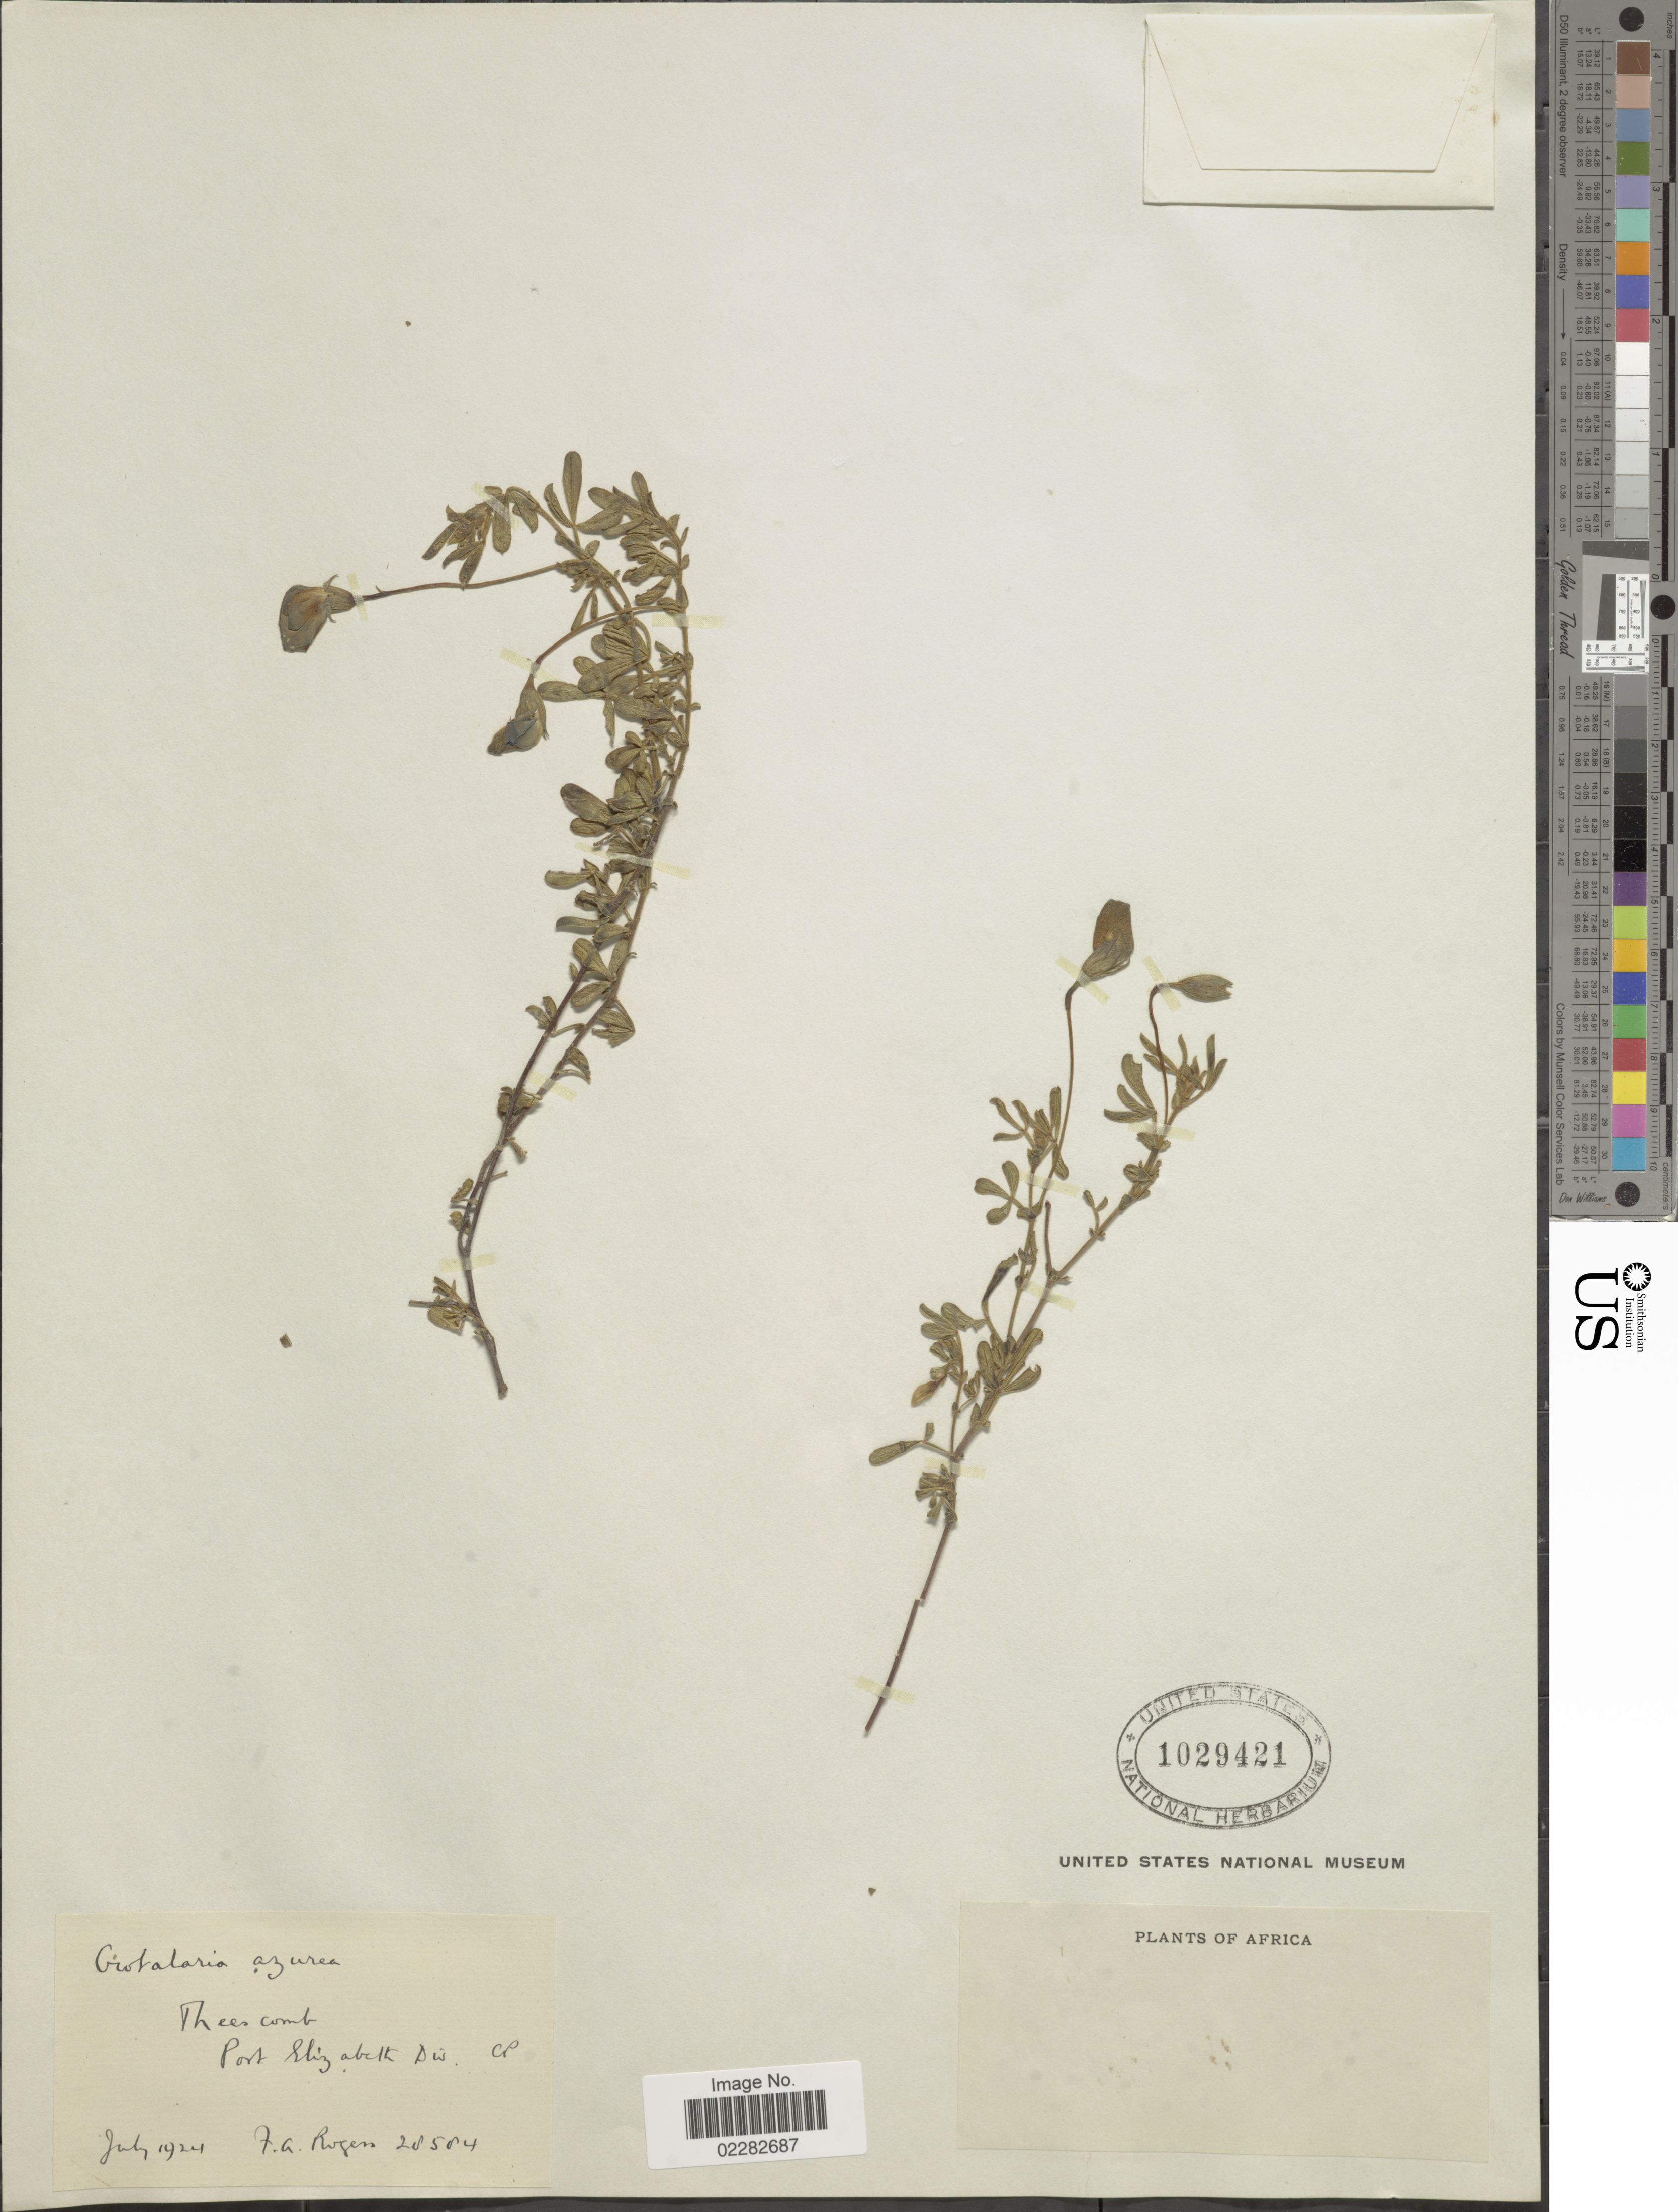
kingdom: Plantae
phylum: Tracheophyta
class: Magnoliopsida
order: Fabales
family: Fabaceae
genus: Crotalaria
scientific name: Crotalaria azurea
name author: Eckl. & Zeyh.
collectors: F. A. Rogers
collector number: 28584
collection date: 1924-07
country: South Africa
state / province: Eastern Cape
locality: Theescomb [Theescombe], Port Elizabeth Div., CP. [Cape Province]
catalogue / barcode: US 1029421